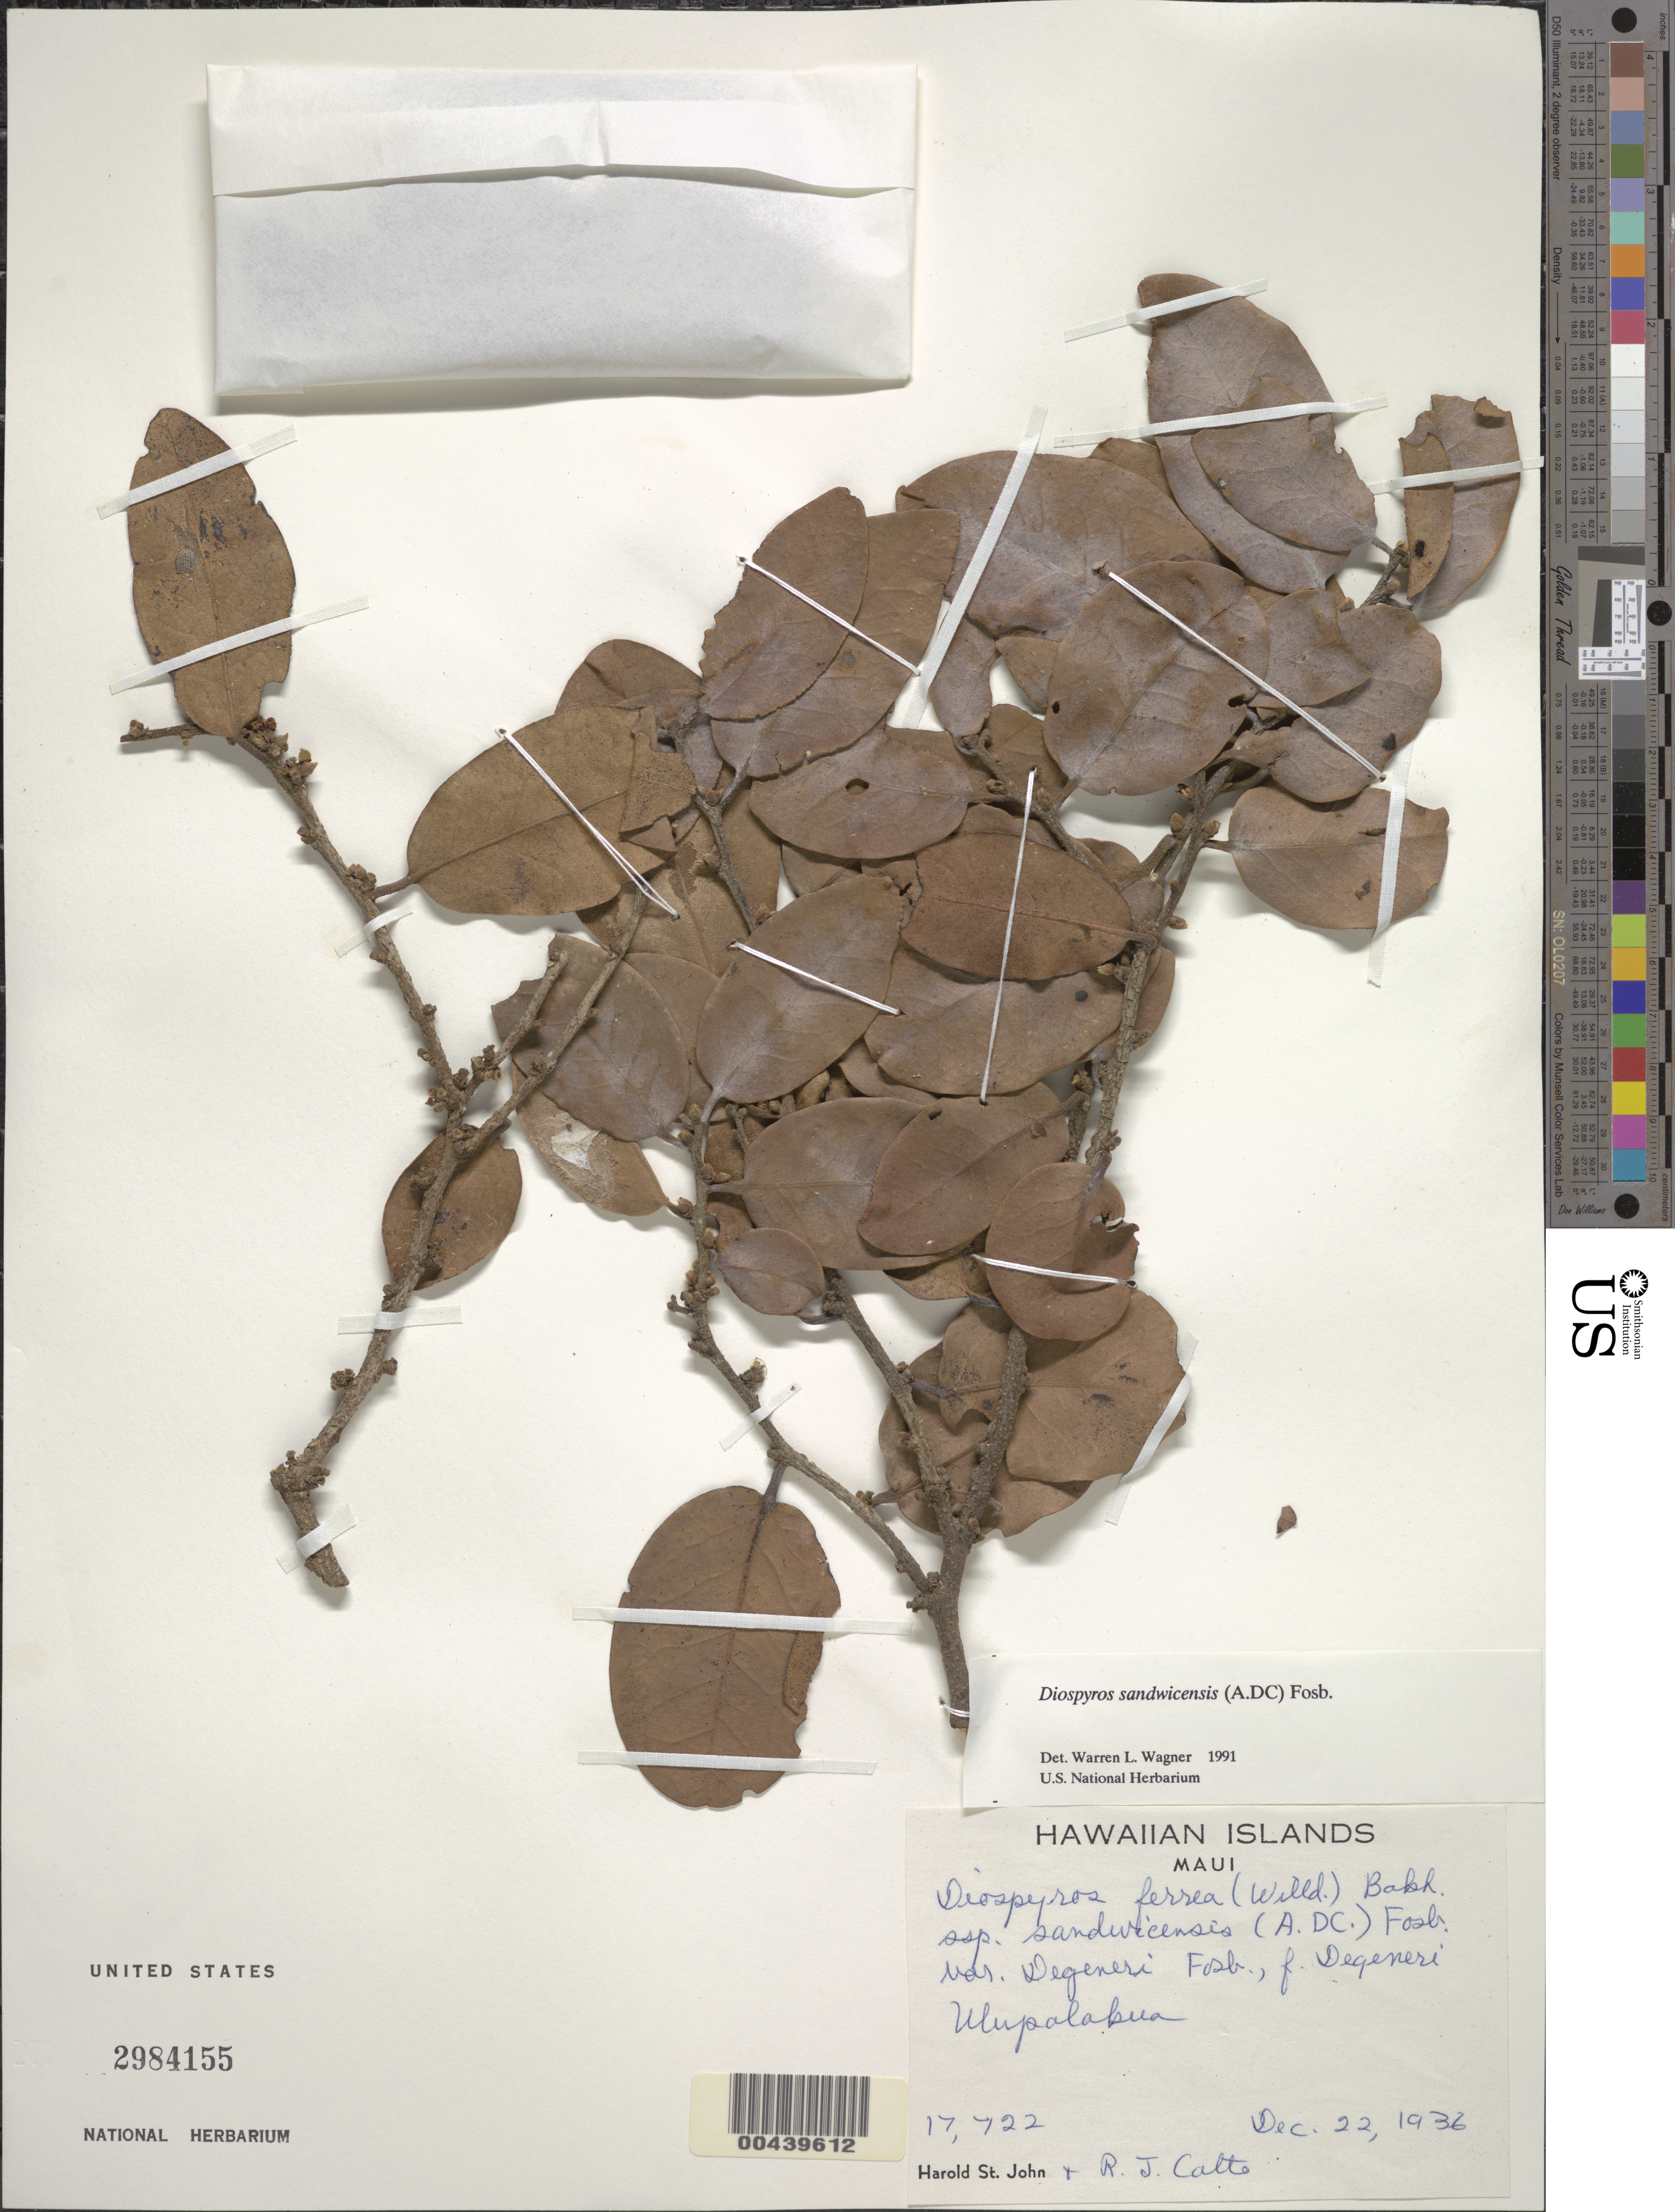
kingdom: Plantae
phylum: Tracheophyta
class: Magnoliopsida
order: Ericales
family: Ebenaceae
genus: Diospyros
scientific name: Diospyros sandwicensis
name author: (A. DC.) Fosberg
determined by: Wagner, W. L., (BOT), Smithsonian Institution - National Museum of Natural History (UNITED STATES)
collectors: H. St. John & R. Catto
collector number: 17722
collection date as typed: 22 Dec 1936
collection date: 1936-12-22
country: United States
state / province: Hawaii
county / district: Maui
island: Maui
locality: Ulupalakua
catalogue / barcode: US 2984155